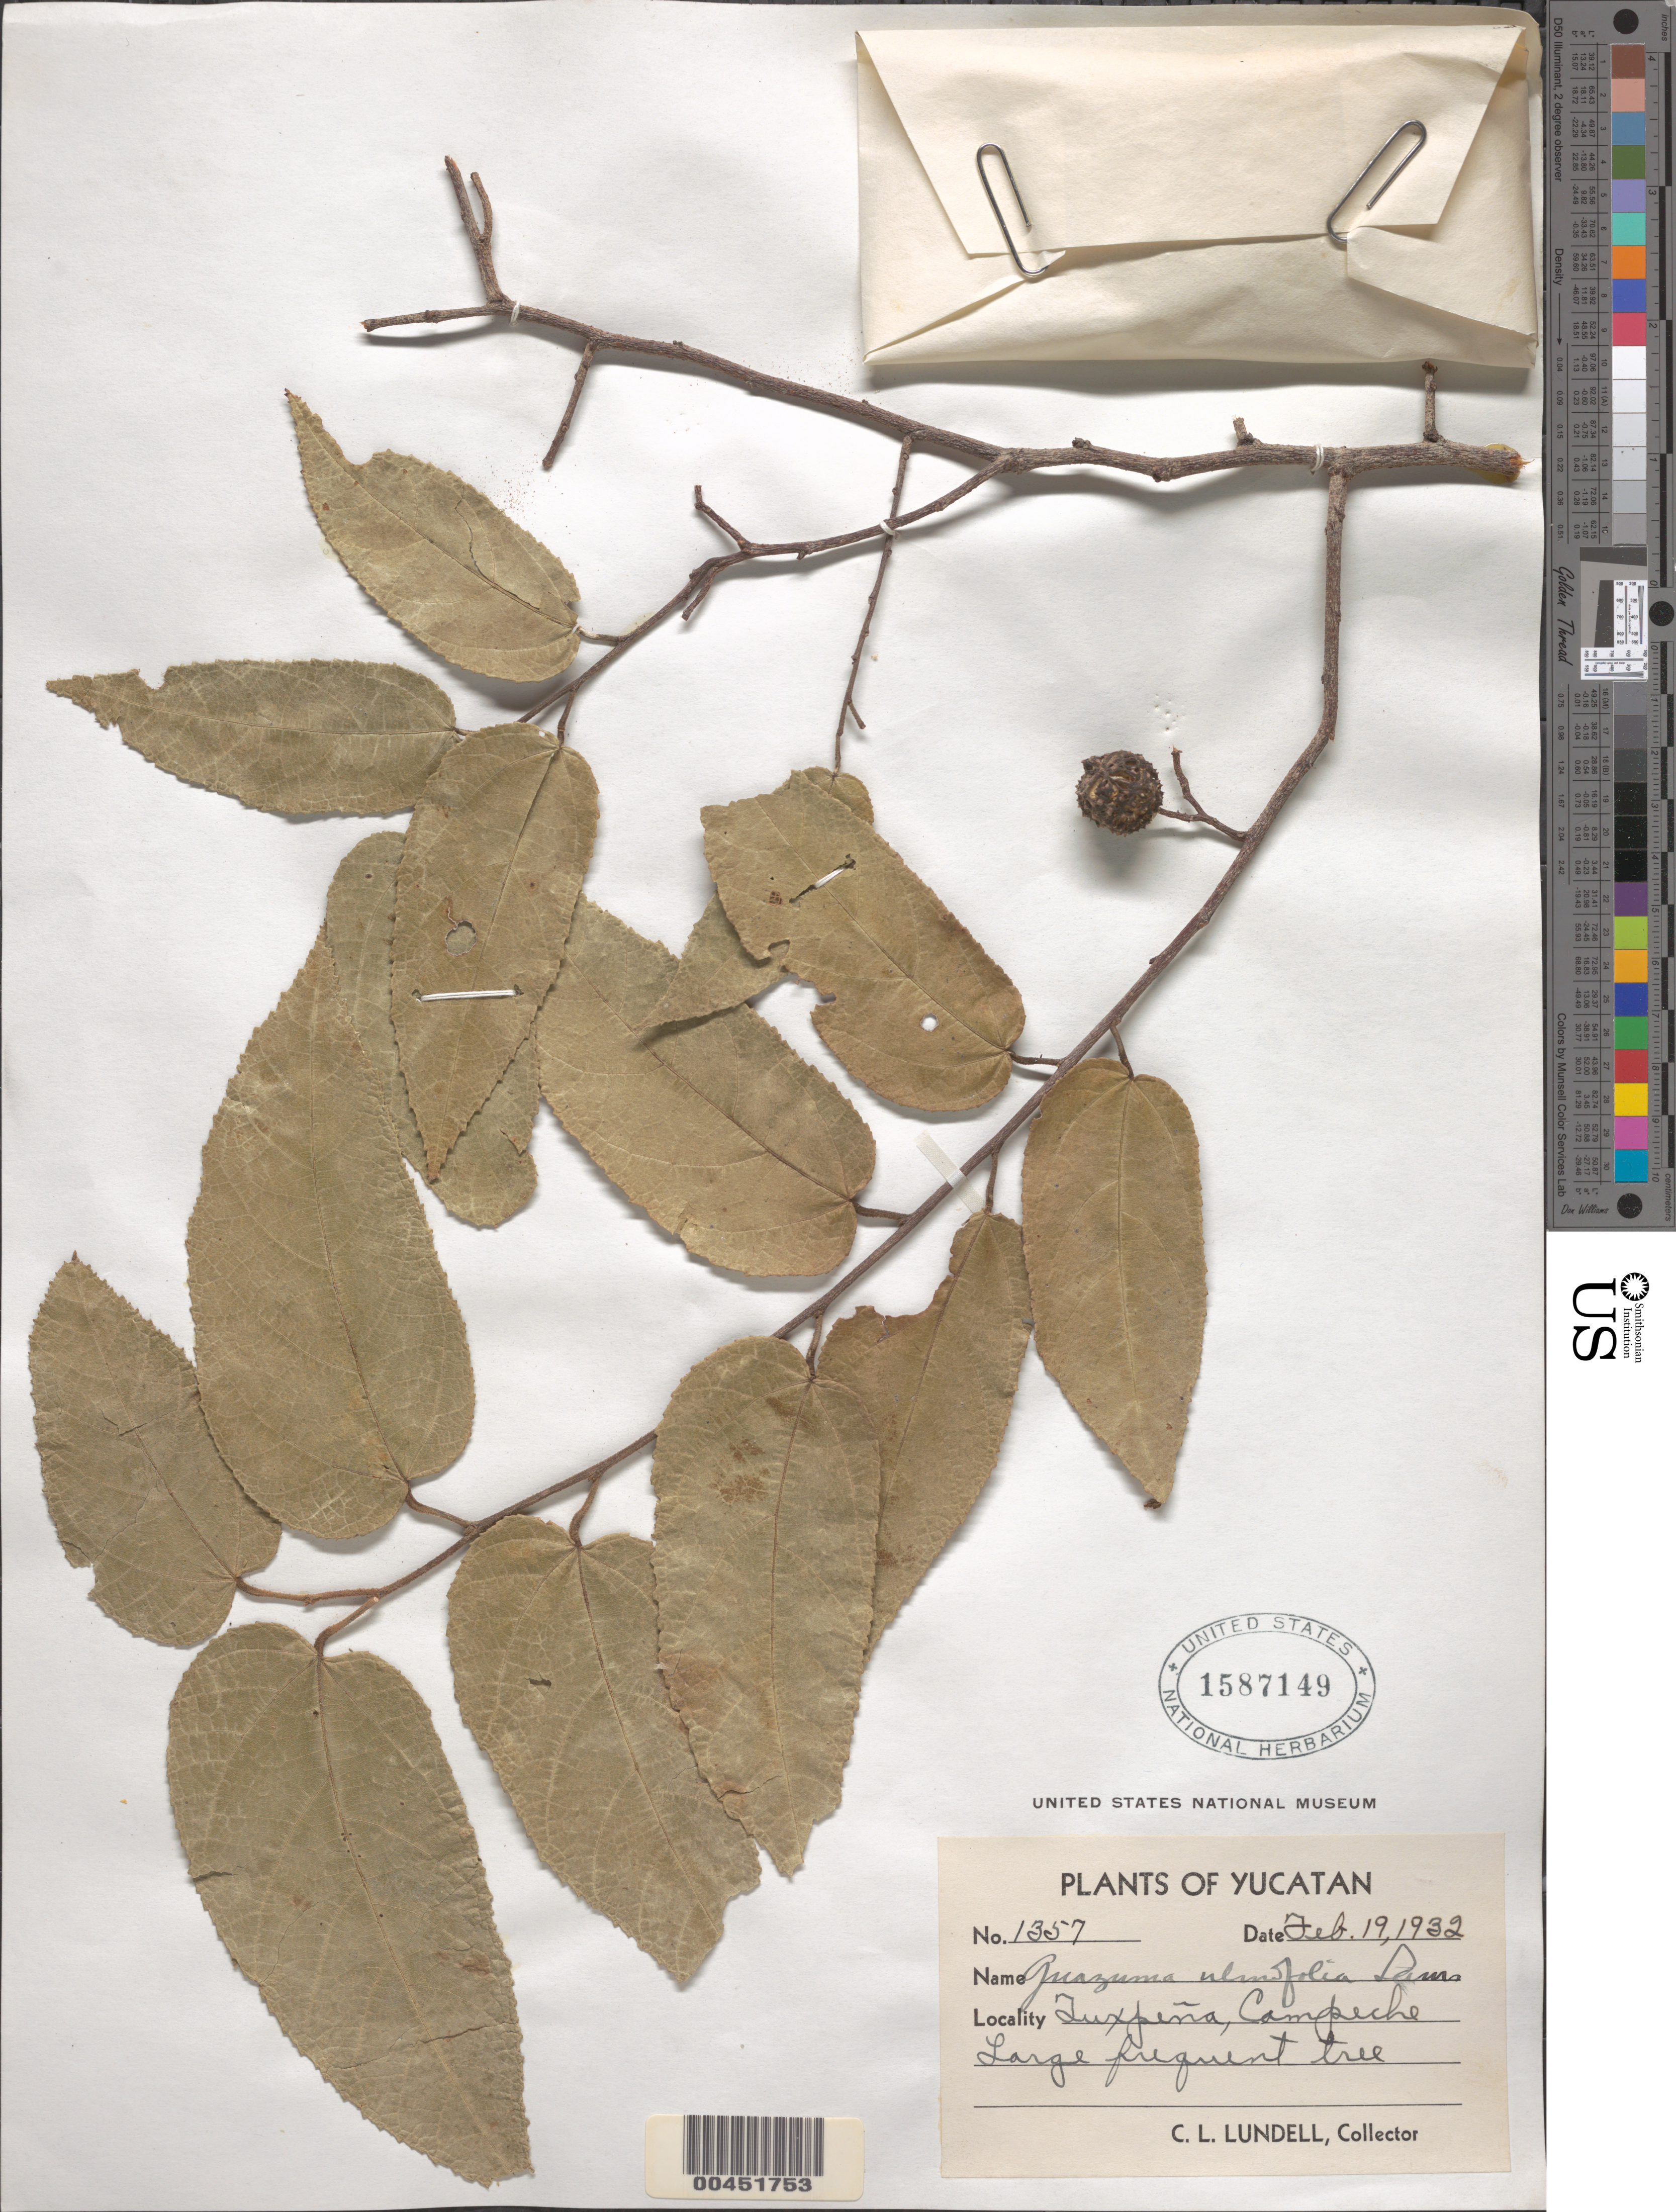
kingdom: Plantae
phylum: Tracheophyta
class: Magnoliopsida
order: Malvales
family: Malvaceae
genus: Guazuma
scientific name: Guazuma ulmifolia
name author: Lam.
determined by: Dorr, L. J., (BOT), Smithsonian Institution - National Museum of Natural History (UNITED STATES)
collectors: C. L. Lundell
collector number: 1357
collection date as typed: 19 Feb 1932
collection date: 1932-02-19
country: Mexico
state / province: Campeche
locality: Tuxpeña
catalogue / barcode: US 1587149